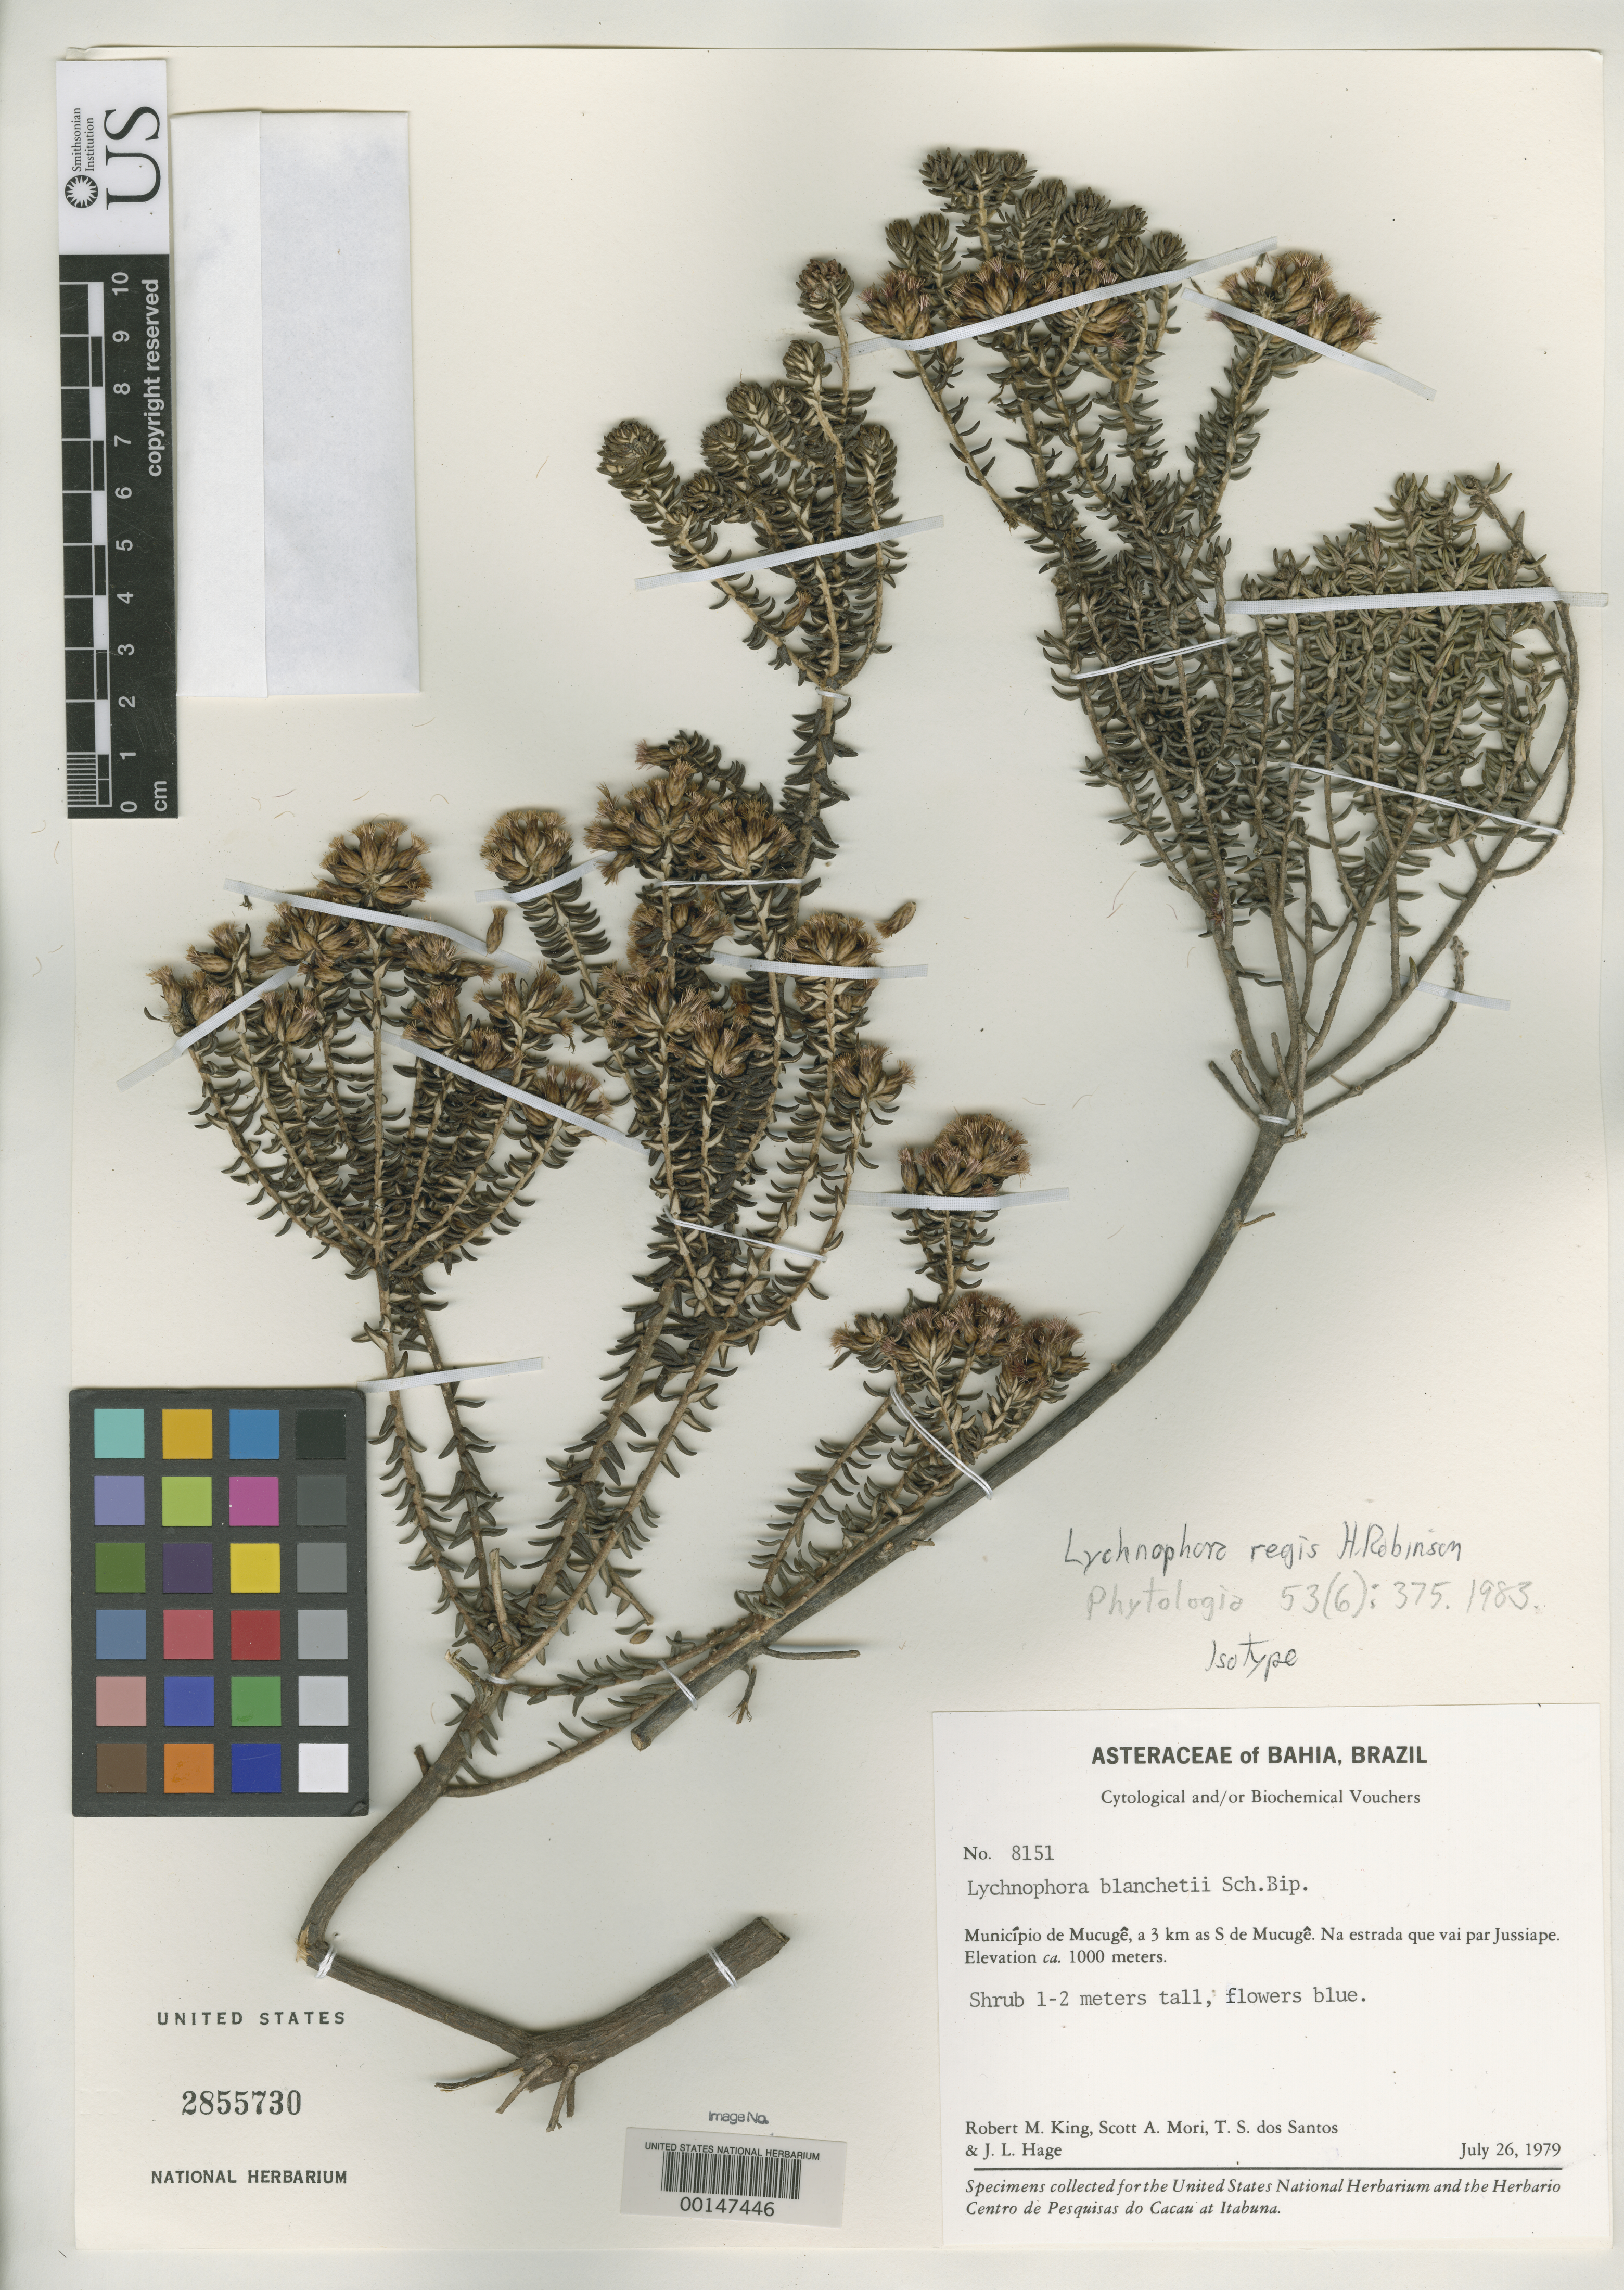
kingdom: Plantae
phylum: Tracheophyta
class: Magnoliopsida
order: Asterales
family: Asteraceae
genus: Lychnophora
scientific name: Lychnophora regis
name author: H. Rob.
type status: Isotype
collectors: R. M. King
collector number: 8151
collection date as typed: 26 Jul 1979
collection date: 1979-07-26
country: Brazil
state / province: Bahia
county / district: Mucugê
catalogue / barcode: US 2855730